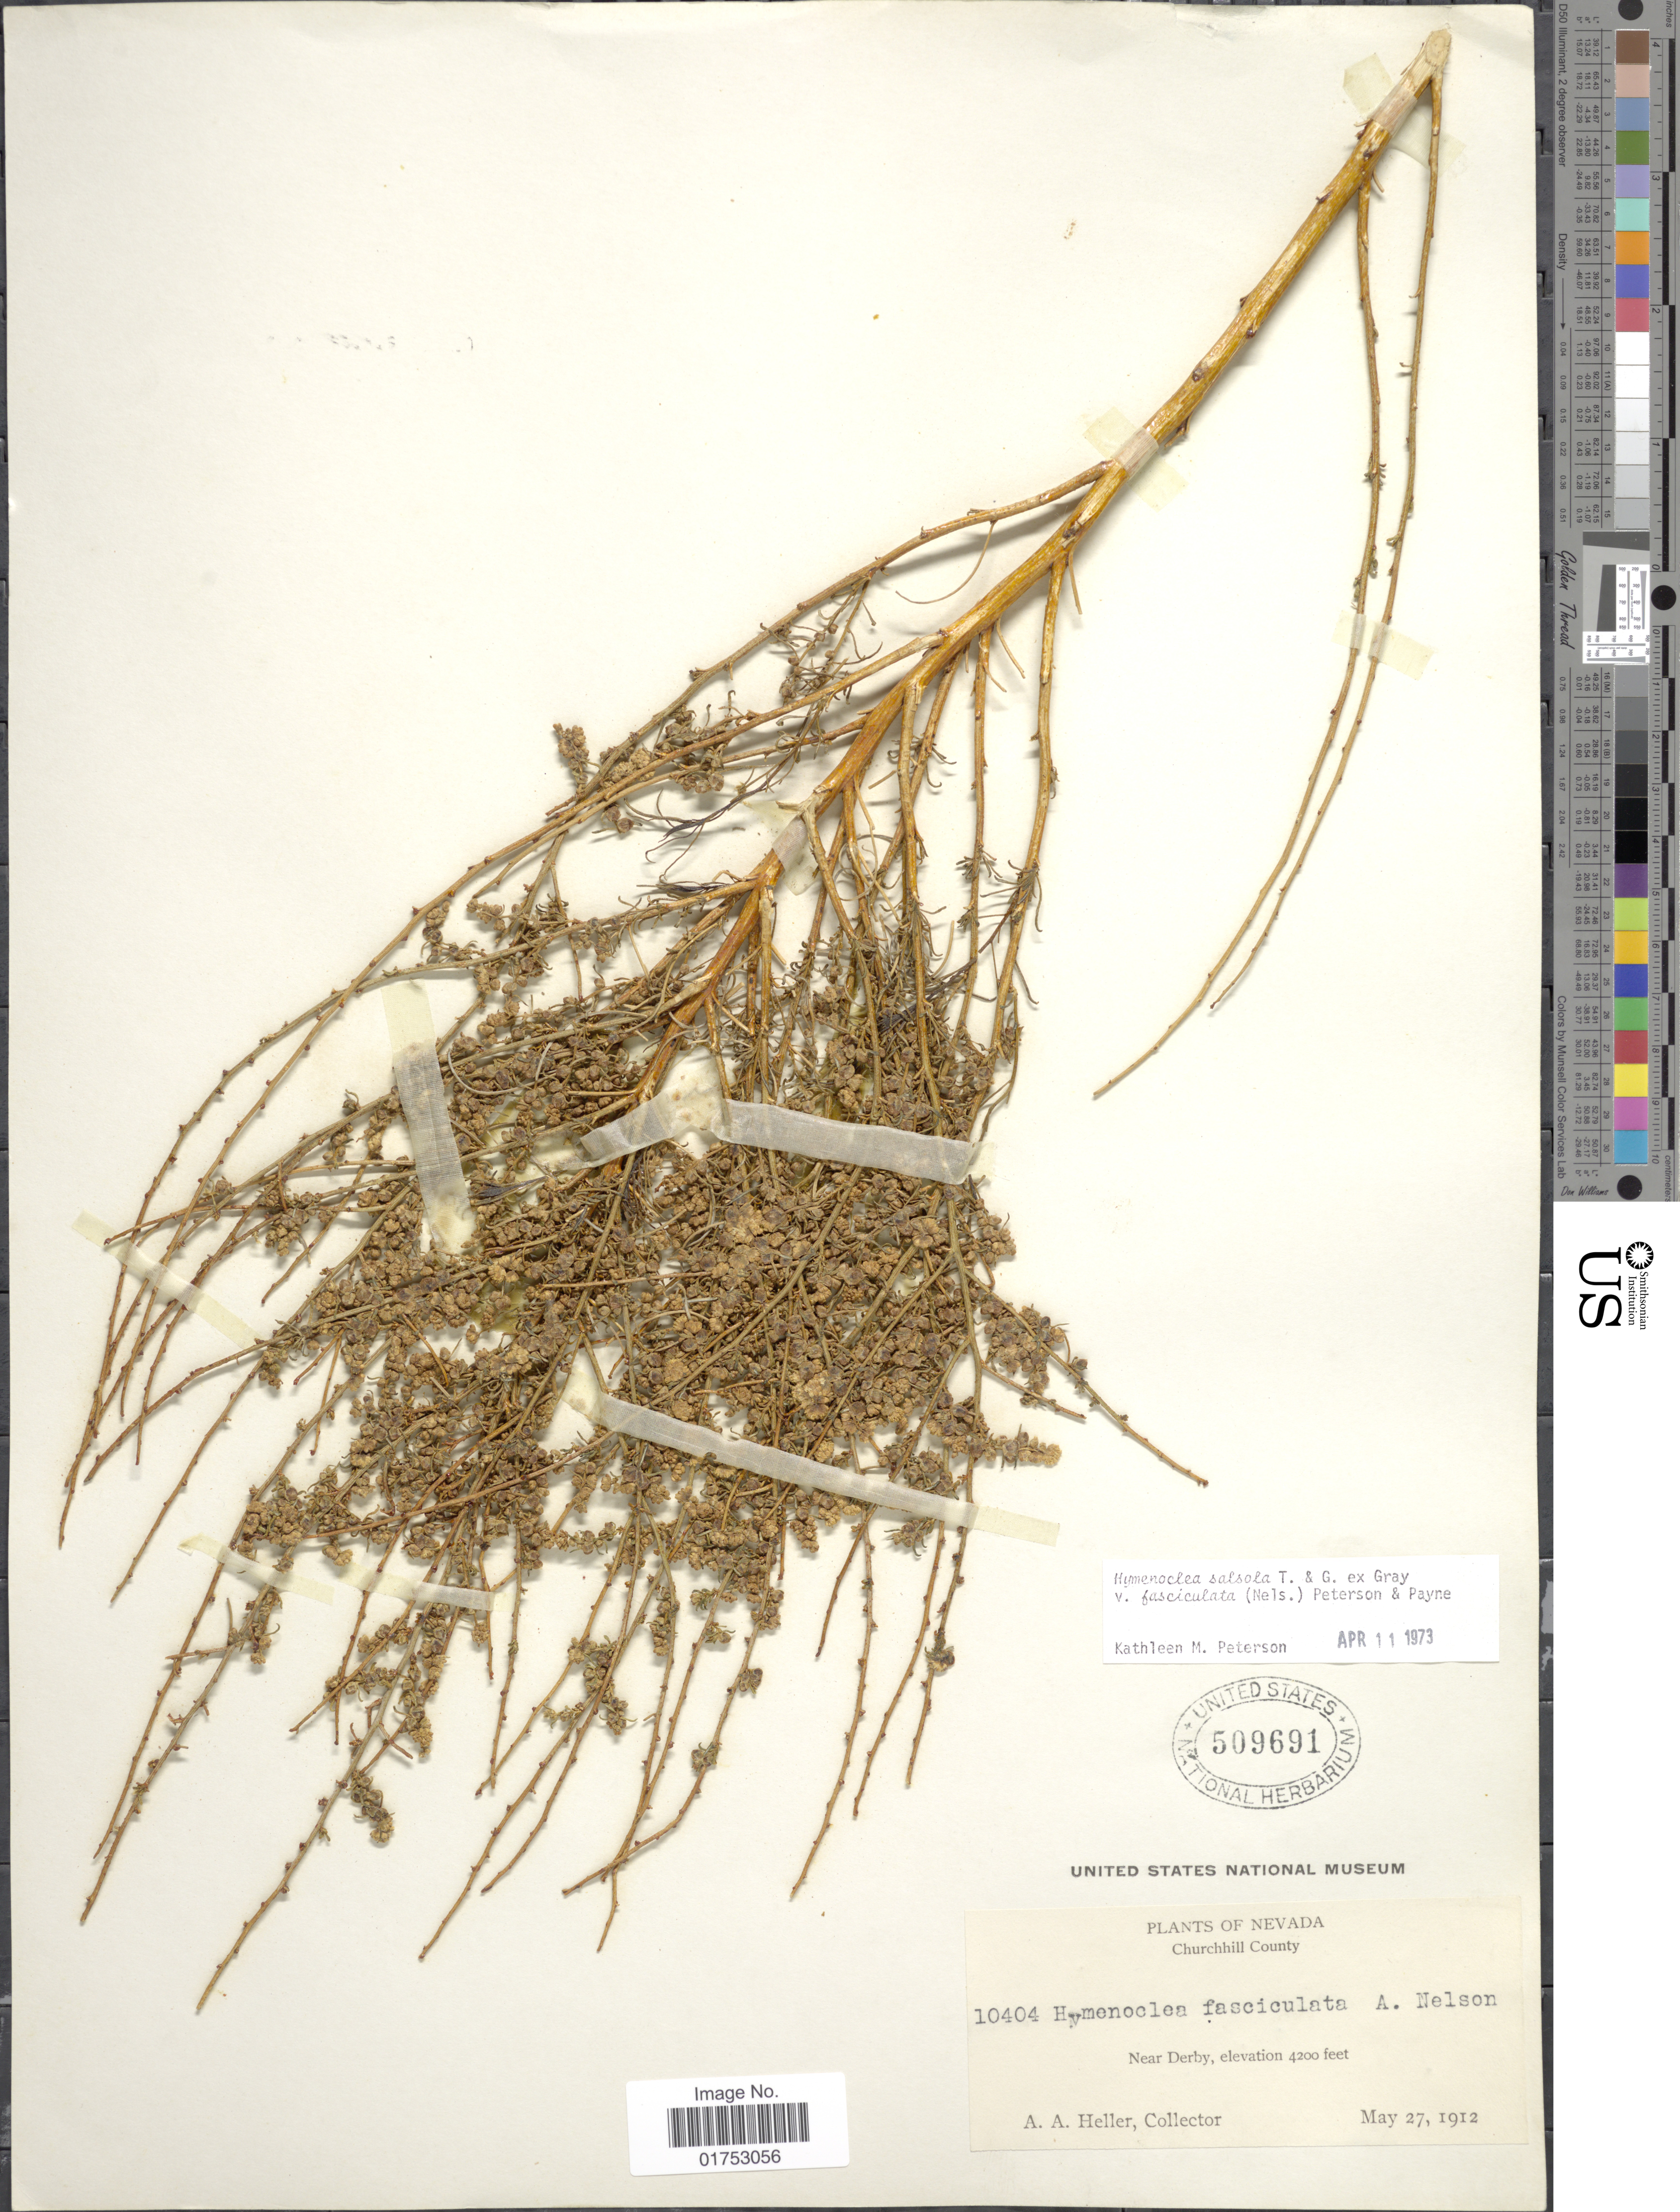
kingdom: Plantae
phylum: Tracheophyta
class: Magnoliopsida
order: Asterales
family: Asteraceae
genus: Hymenoclea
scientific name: Hymenoclea salsola var. fasciculata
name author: (A. Nelson) K.M. Peterson & W.W.Payne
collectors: A. A. Heller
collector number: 10404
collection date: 1912-05-27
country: United States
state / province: Nevada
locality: Churchhill County, near Derby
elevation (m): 1280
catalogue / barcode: US 509691